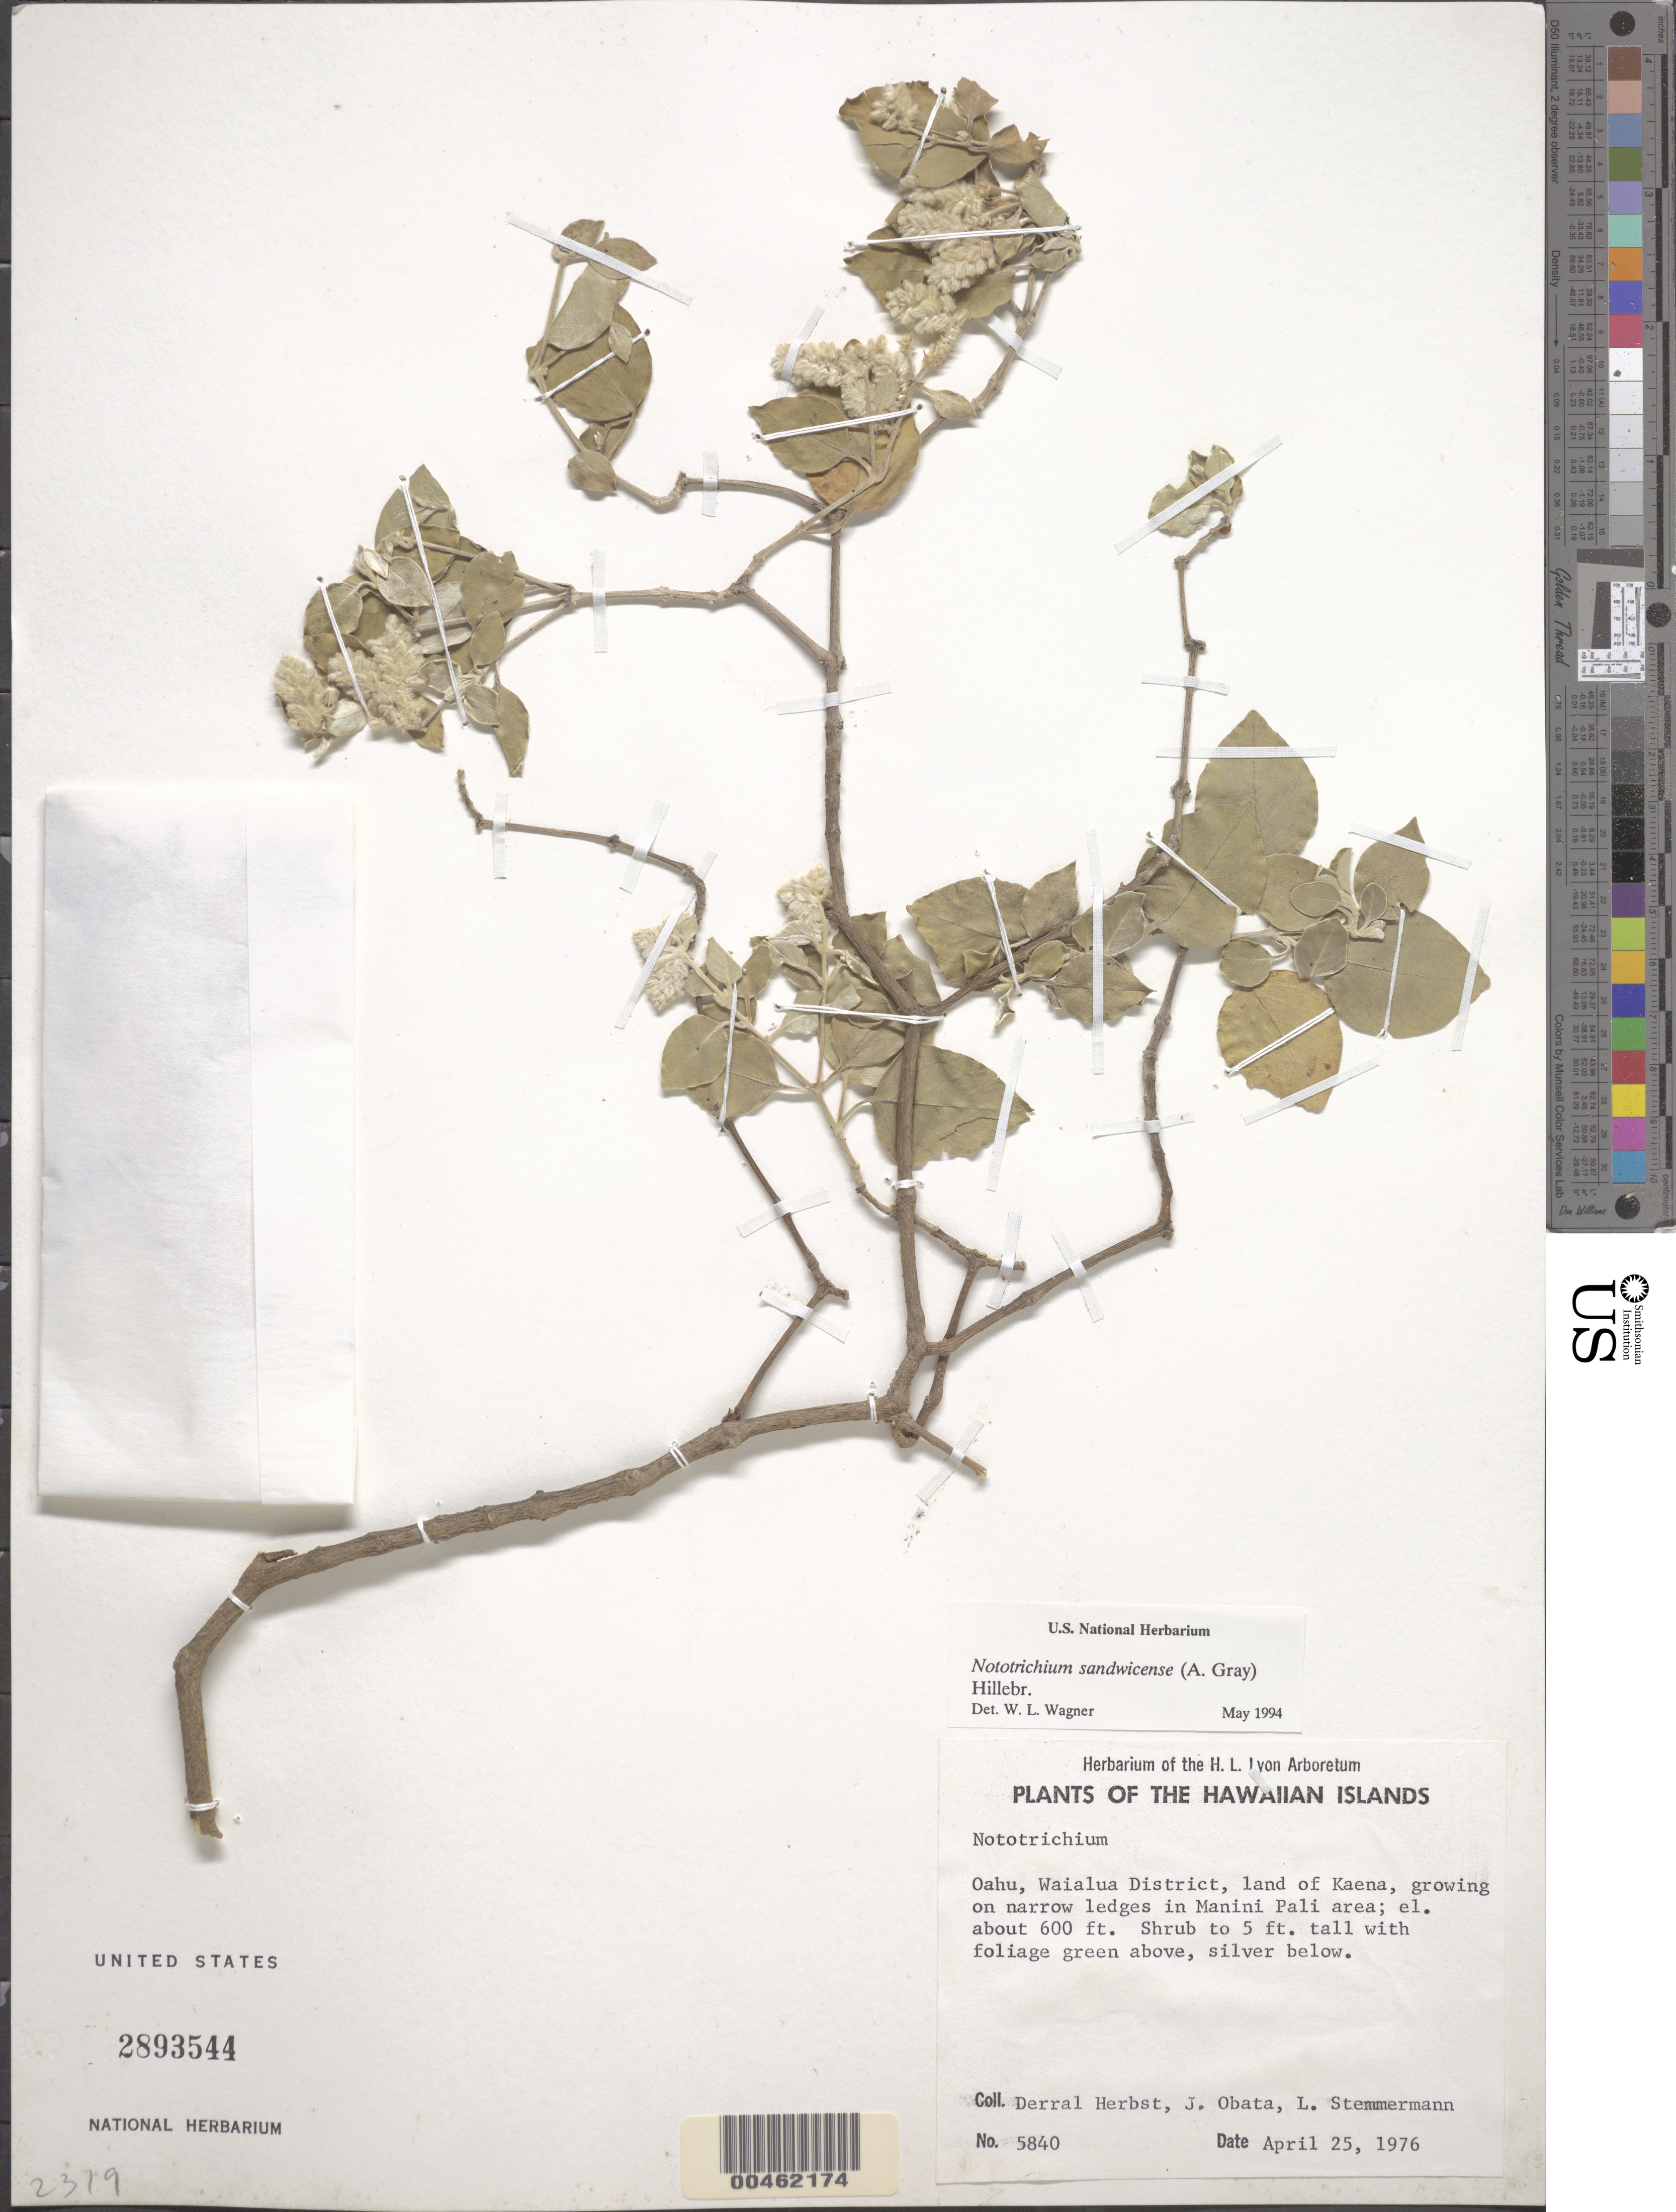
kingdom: Plantae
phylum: Tracheophyta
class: Magnoliopsida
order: Caryophyllales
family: Amaranthaceae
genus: Achyranthes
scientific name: Achyranthes sandwicensis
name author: (A. Gray) Di Vincenzo et al.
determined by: Wagner, W. L., (BOT), Smithsonian Institution - National Museum of Natural History (UNITED STATES)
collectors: D. R. Herbst, J. Obata & L. Stemmermann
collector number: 5840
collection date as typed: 25 Apr 1976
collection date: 1976-04-25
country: United States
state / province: Hawaii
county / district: Honolulu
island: Oahu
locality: Waialua District, land of Kaena, growing on narrow ledges in Manini Pali area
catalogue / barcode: US 2893544